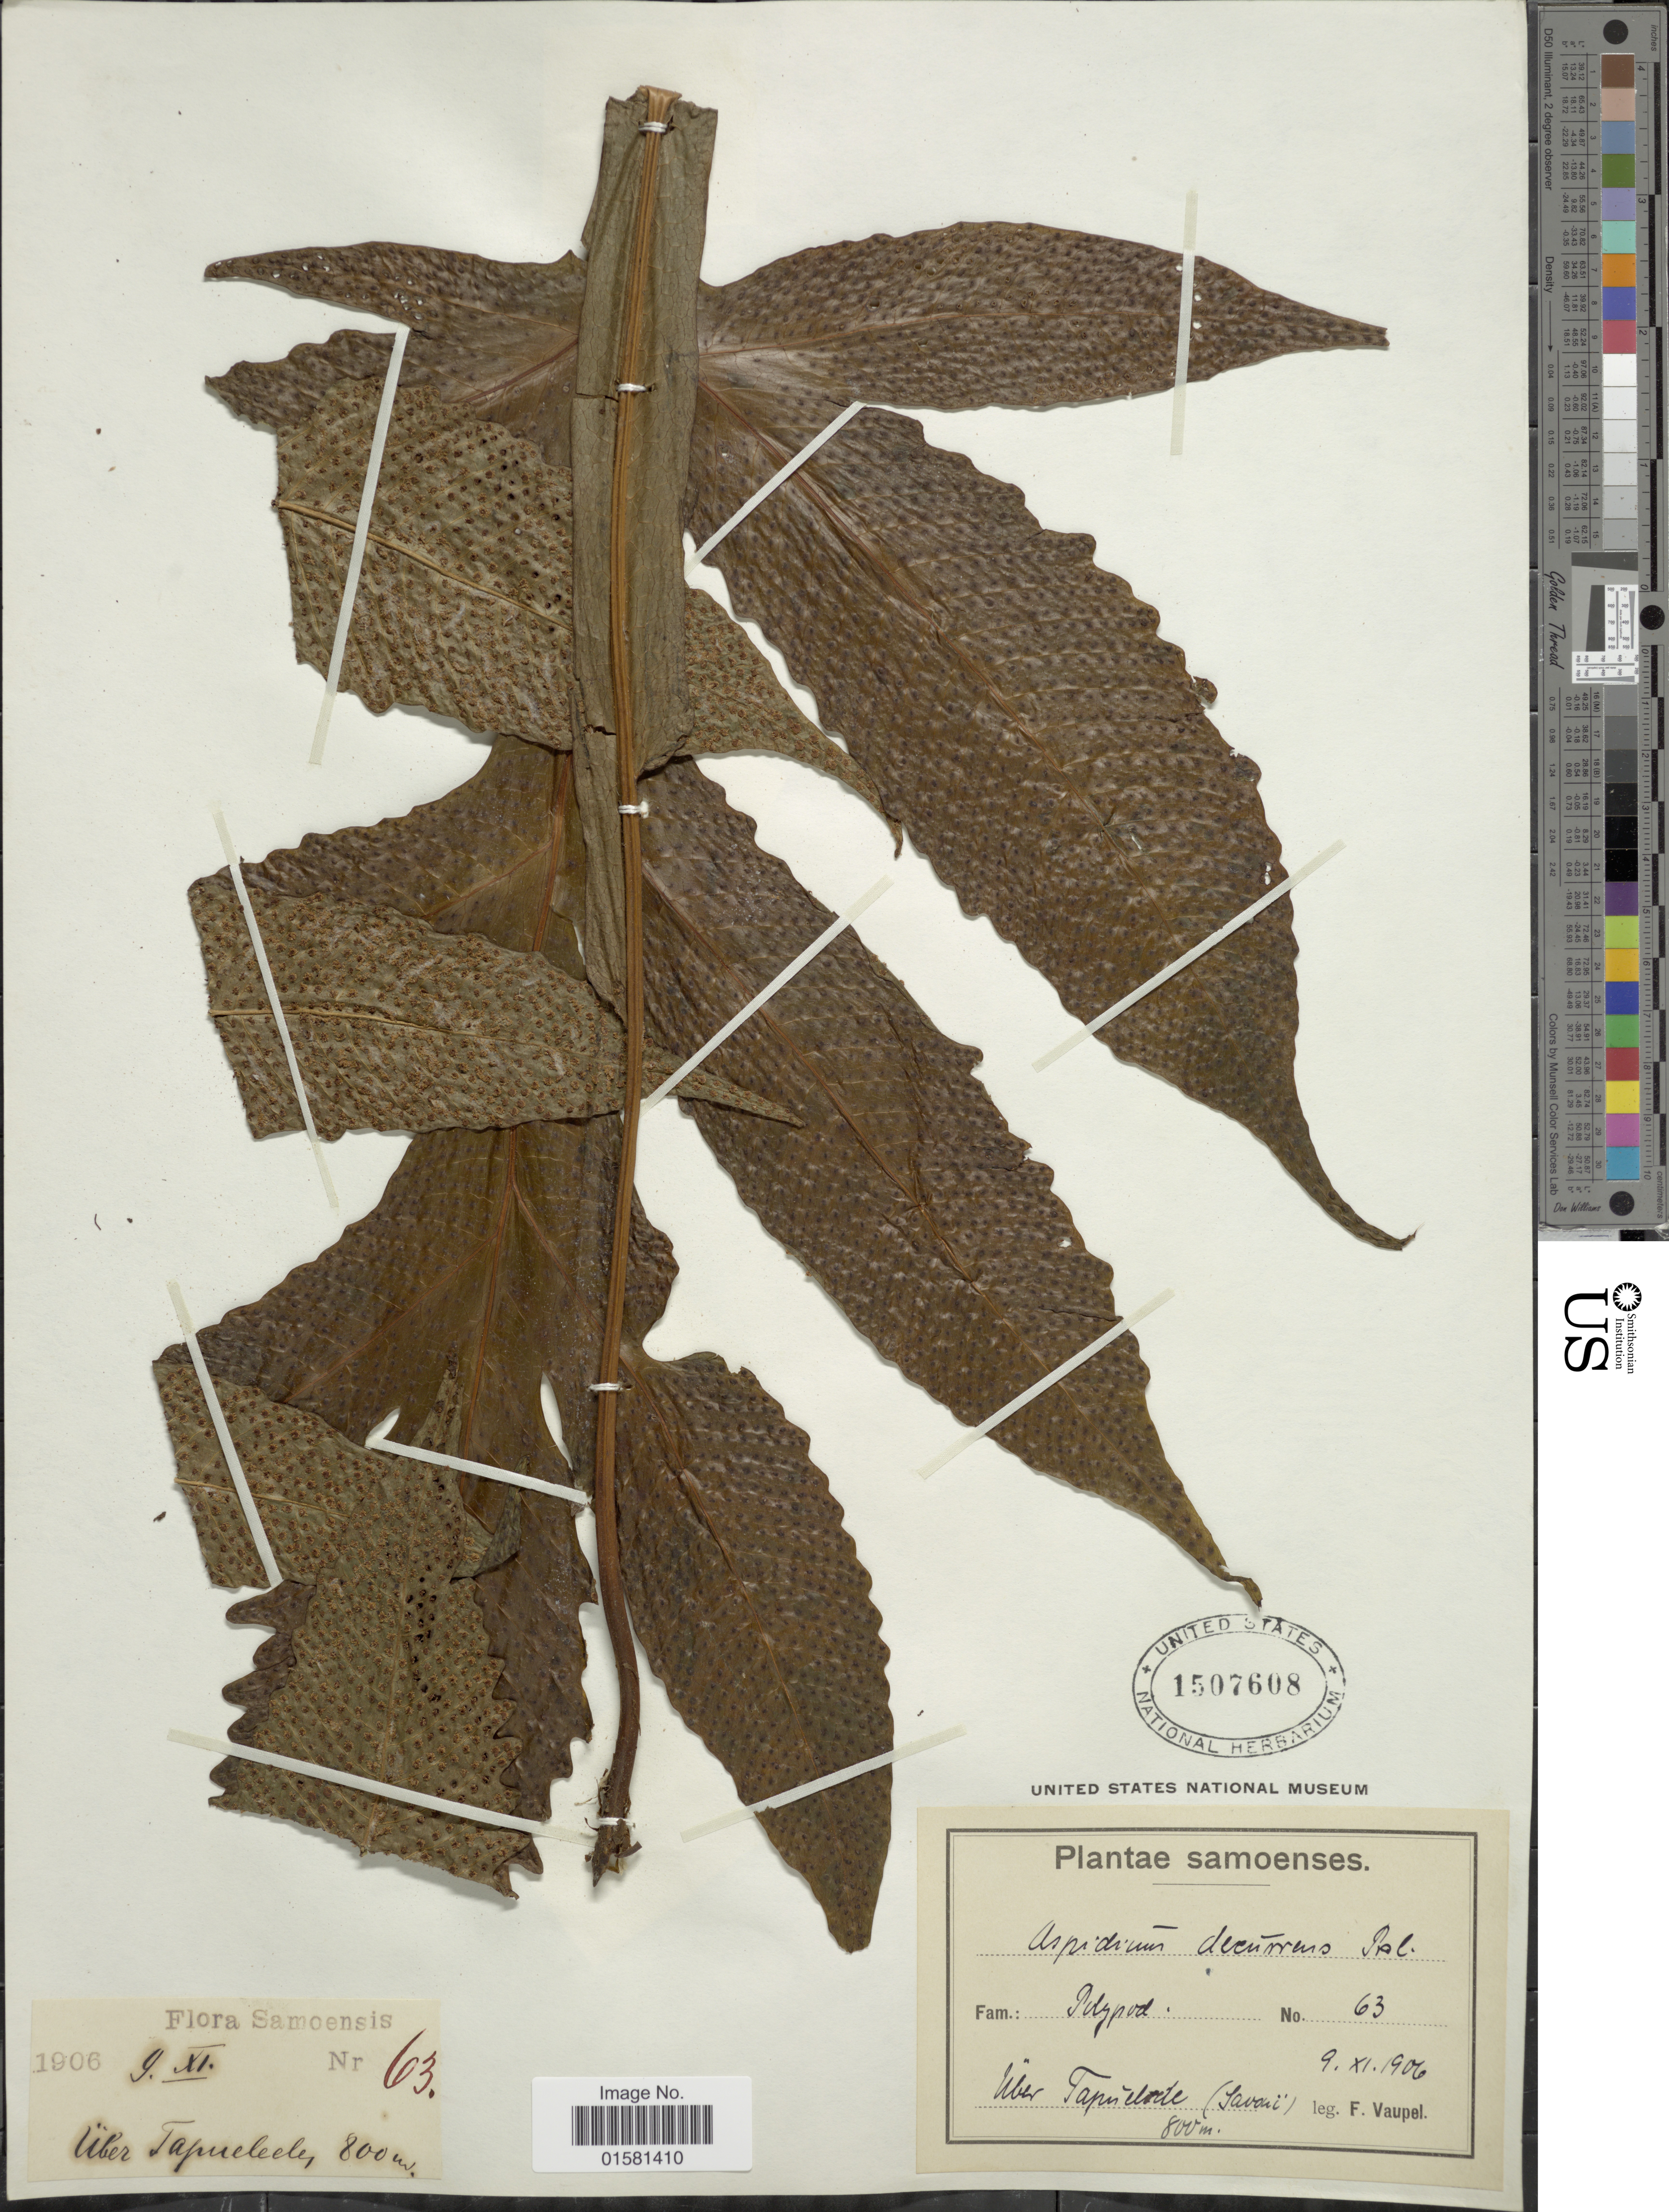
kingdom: Plantae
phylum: Tracheophyta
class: Polypodiopsida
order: Polypodiales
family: Tectariaceae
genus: Tectaria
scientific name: Tectaria decurrens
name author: (Presel.) Copel. in Elmer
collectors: F. Vaupel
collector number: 63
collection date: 1906-11-09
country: Samoa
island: Savai'i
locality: Uber, Tauelorte (Savaii) [interpreted]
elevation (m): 800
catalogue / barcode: US 1507608